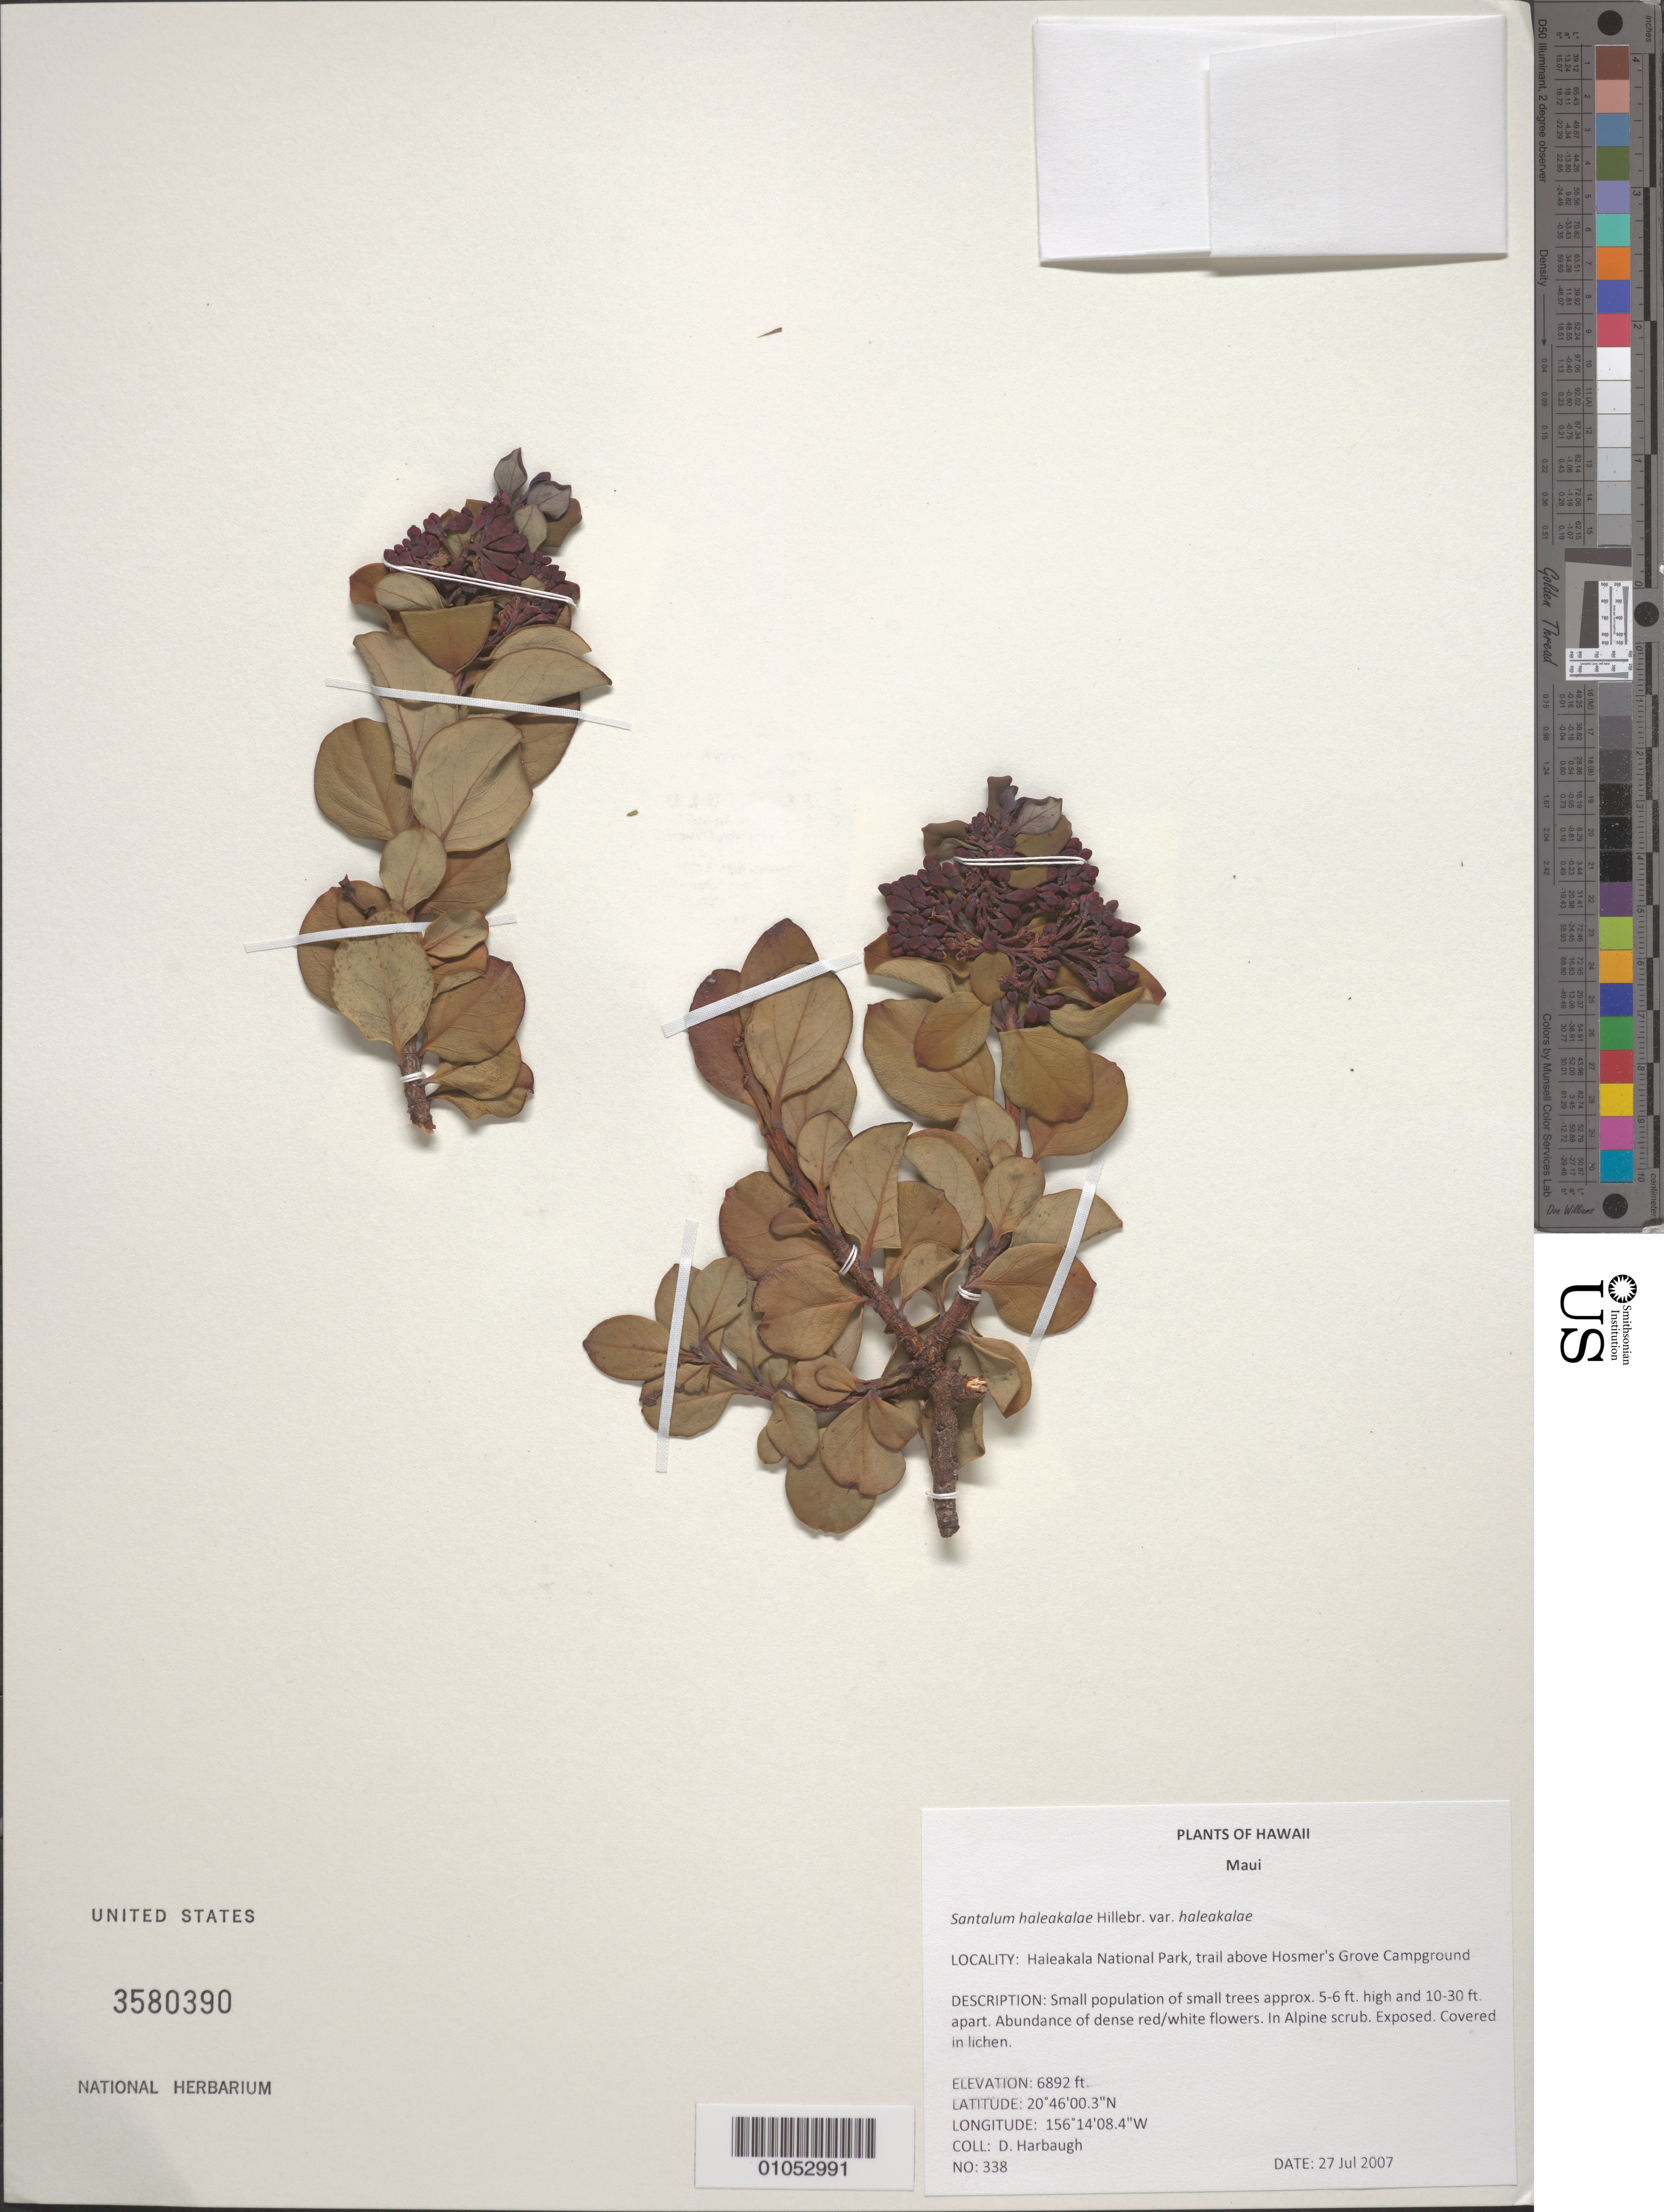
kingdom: Plantae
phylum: Tracheophyta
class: Magnoliopsida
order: Santalales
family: Santalaceae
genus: Santalum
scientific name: Santalum haleakalae var. haleakalae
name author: Hillebr.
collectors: D. Harbaugh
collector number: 338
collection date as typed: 27 Jul 2007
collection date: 2007-07-27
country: United States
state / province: Hawaii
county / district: Maui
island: Maui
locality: Haleakala National Park, trail above Hosmer's Grove Campground.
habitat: Exposed.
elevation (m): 2101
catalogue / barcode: US 3580390